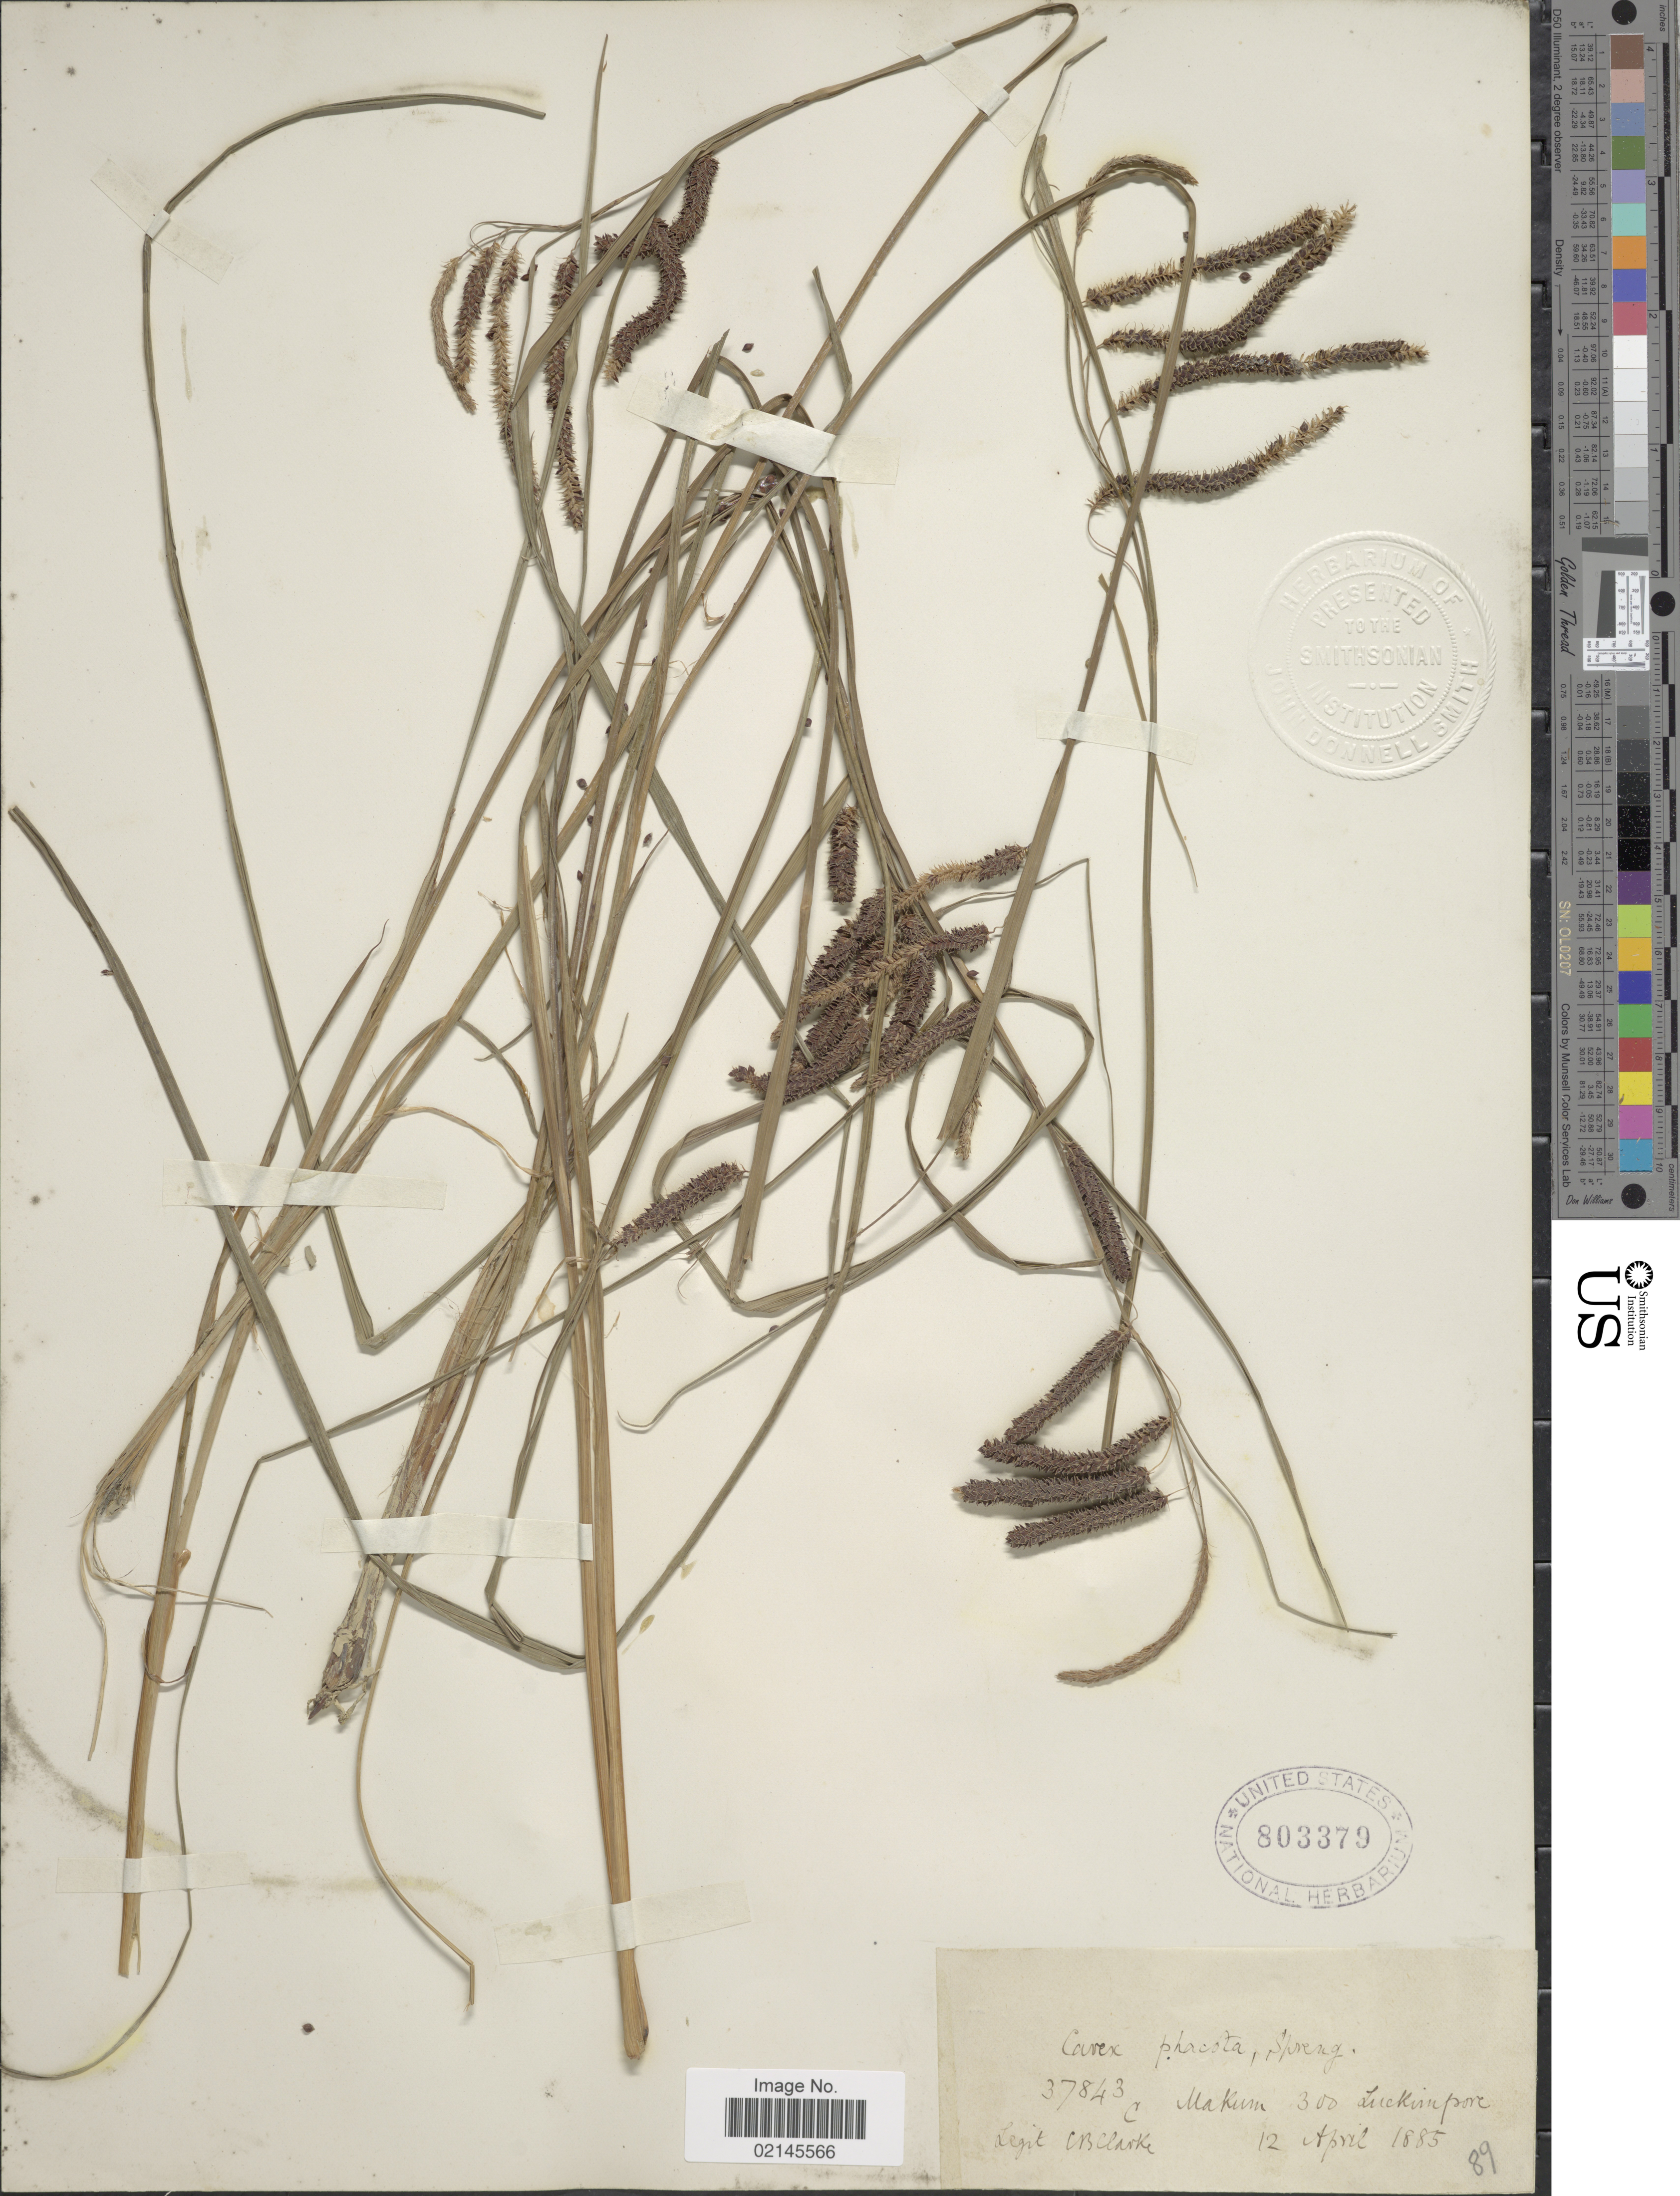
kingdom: Plantae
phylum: Tracheophyta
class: Liliopsida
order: Poales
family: Cyperaceae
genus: Carex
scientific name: Carex phacota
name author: Spreng.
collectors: C. B. Clarke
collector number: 37843C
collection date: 1885-04-12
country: India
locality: Makum, Luckimpore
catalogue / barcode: US 803379